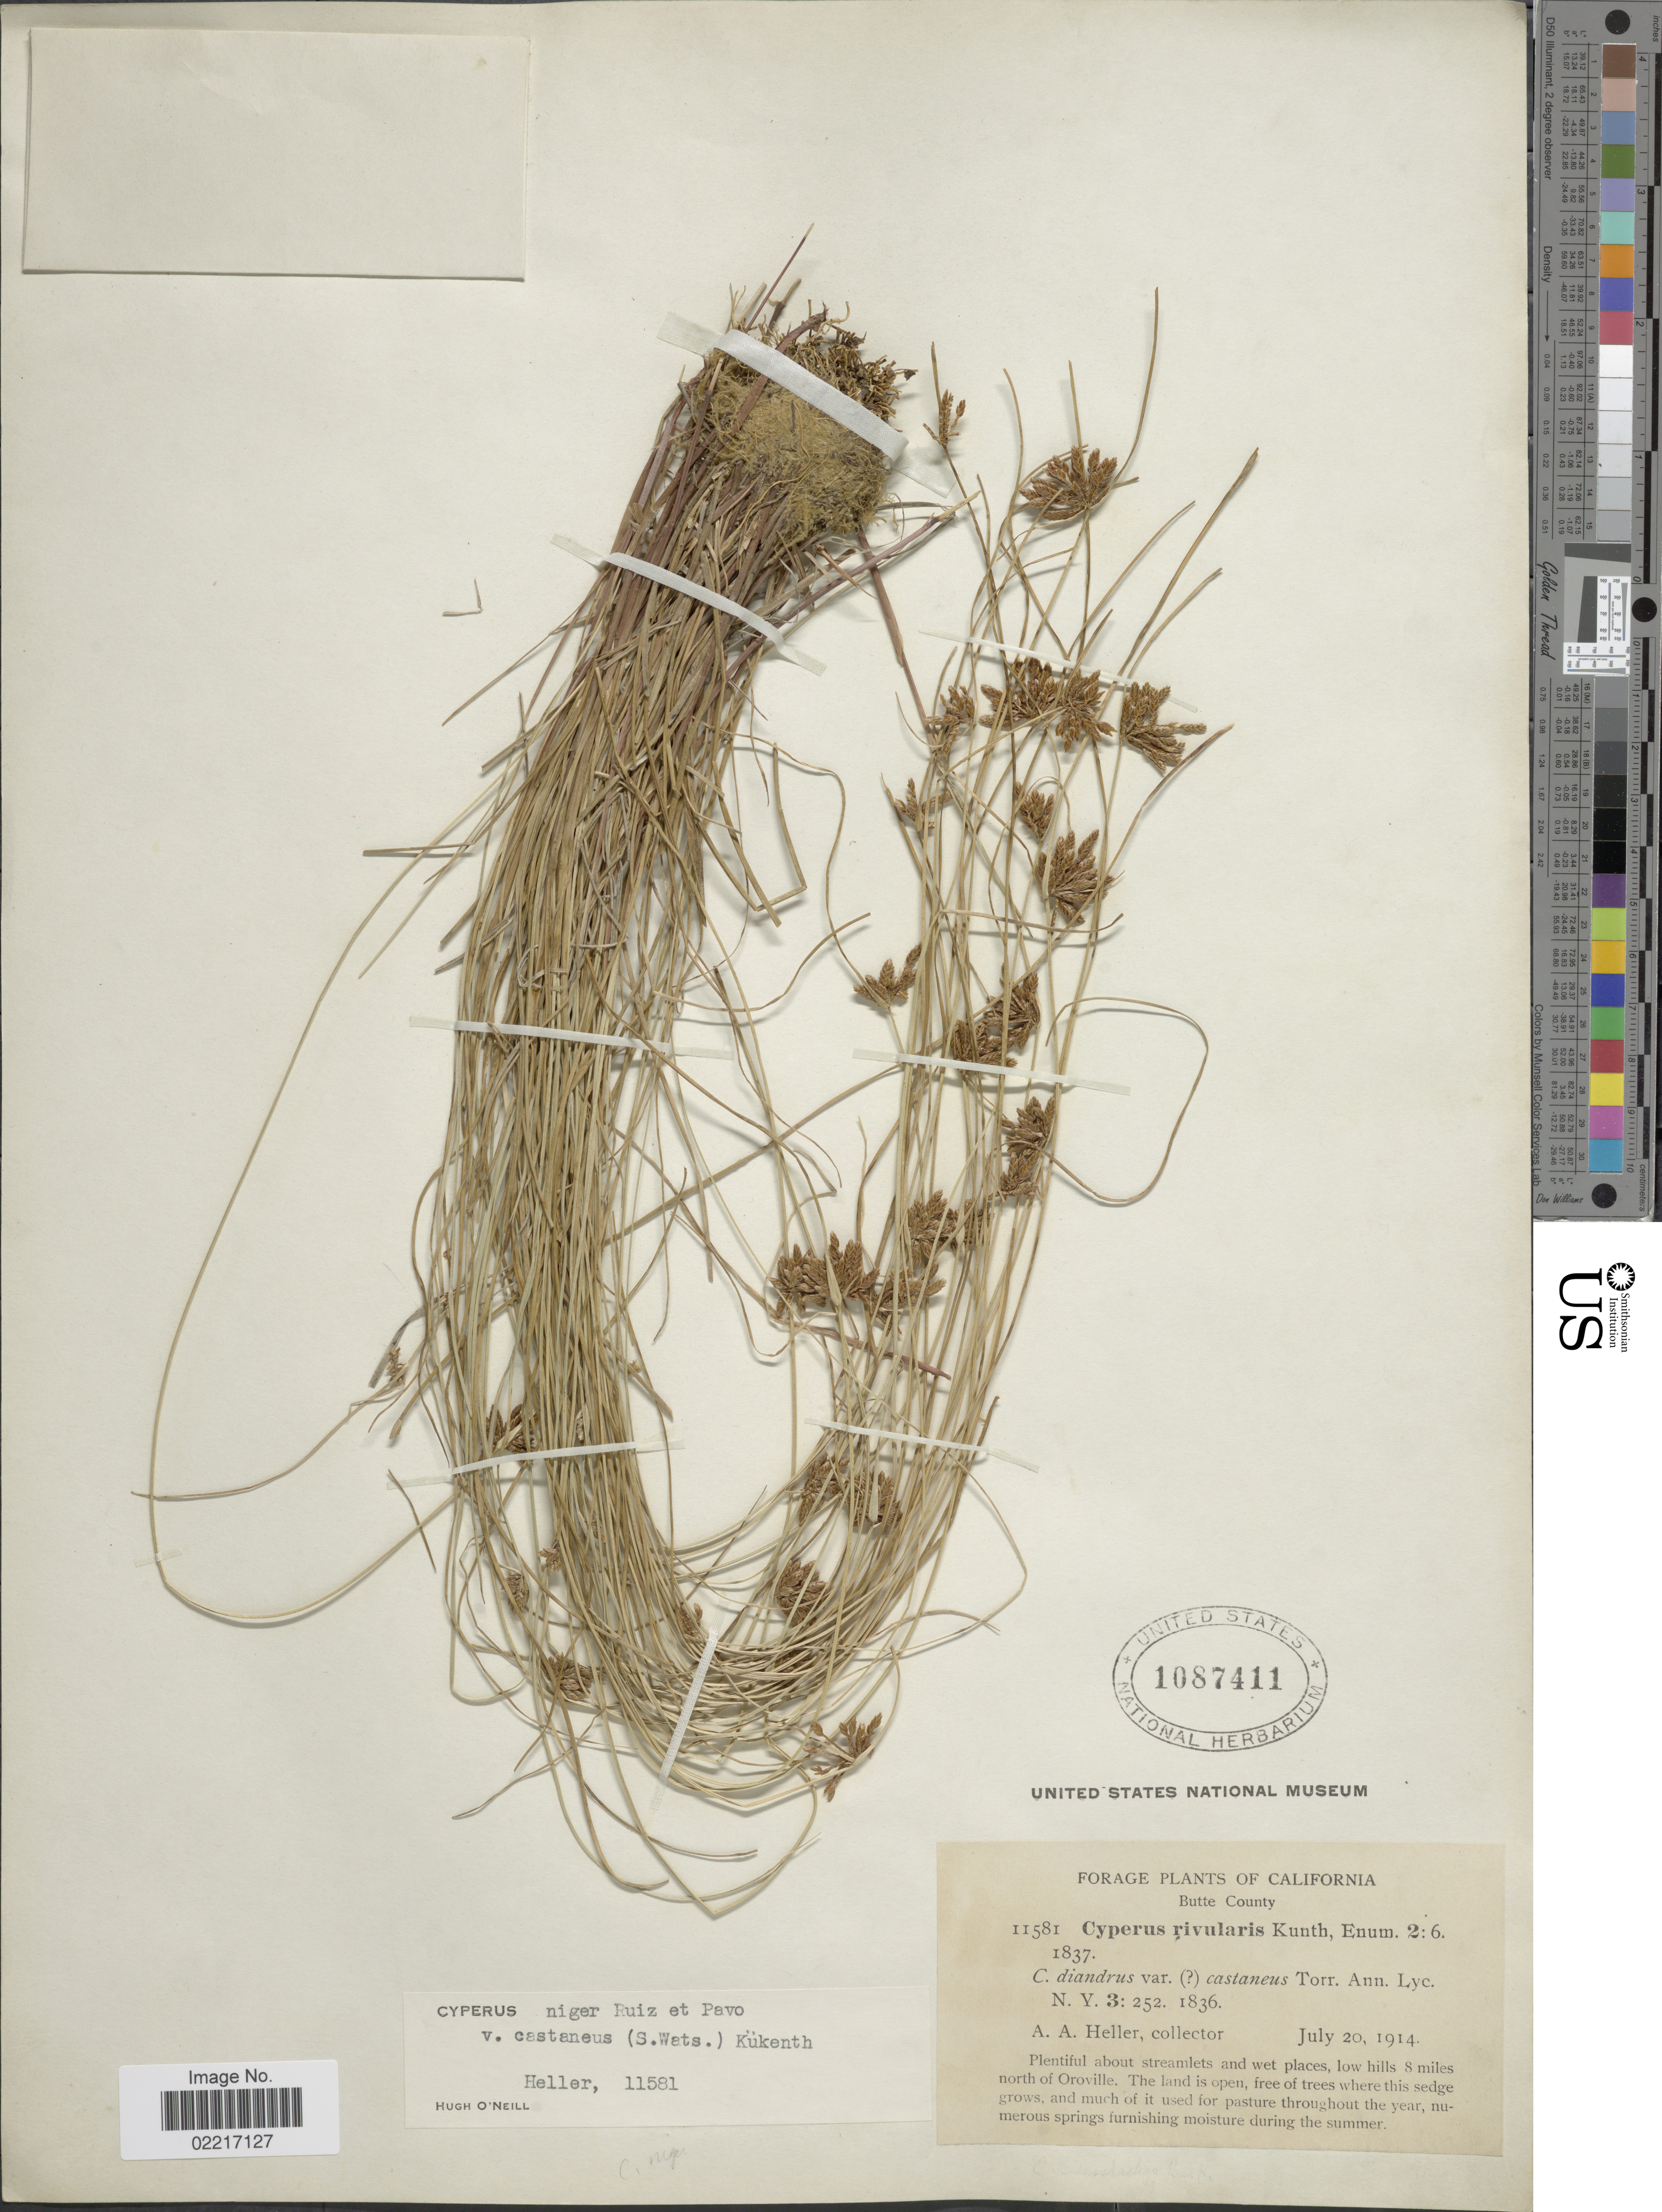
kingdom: Plantae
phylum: Tracheophyta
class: Liliopsida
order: Poales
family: Cyperaceae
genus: Cyperus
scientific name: Cyperus niger var. castaneus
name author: (S. Watson) Kük.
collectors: A. A. Heller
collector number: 11581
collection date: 1914-07-20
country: United States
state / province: California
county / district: Butte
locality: Butte County, low hills 8 miles north of Oroville, the land is open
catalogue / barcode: US 1087411